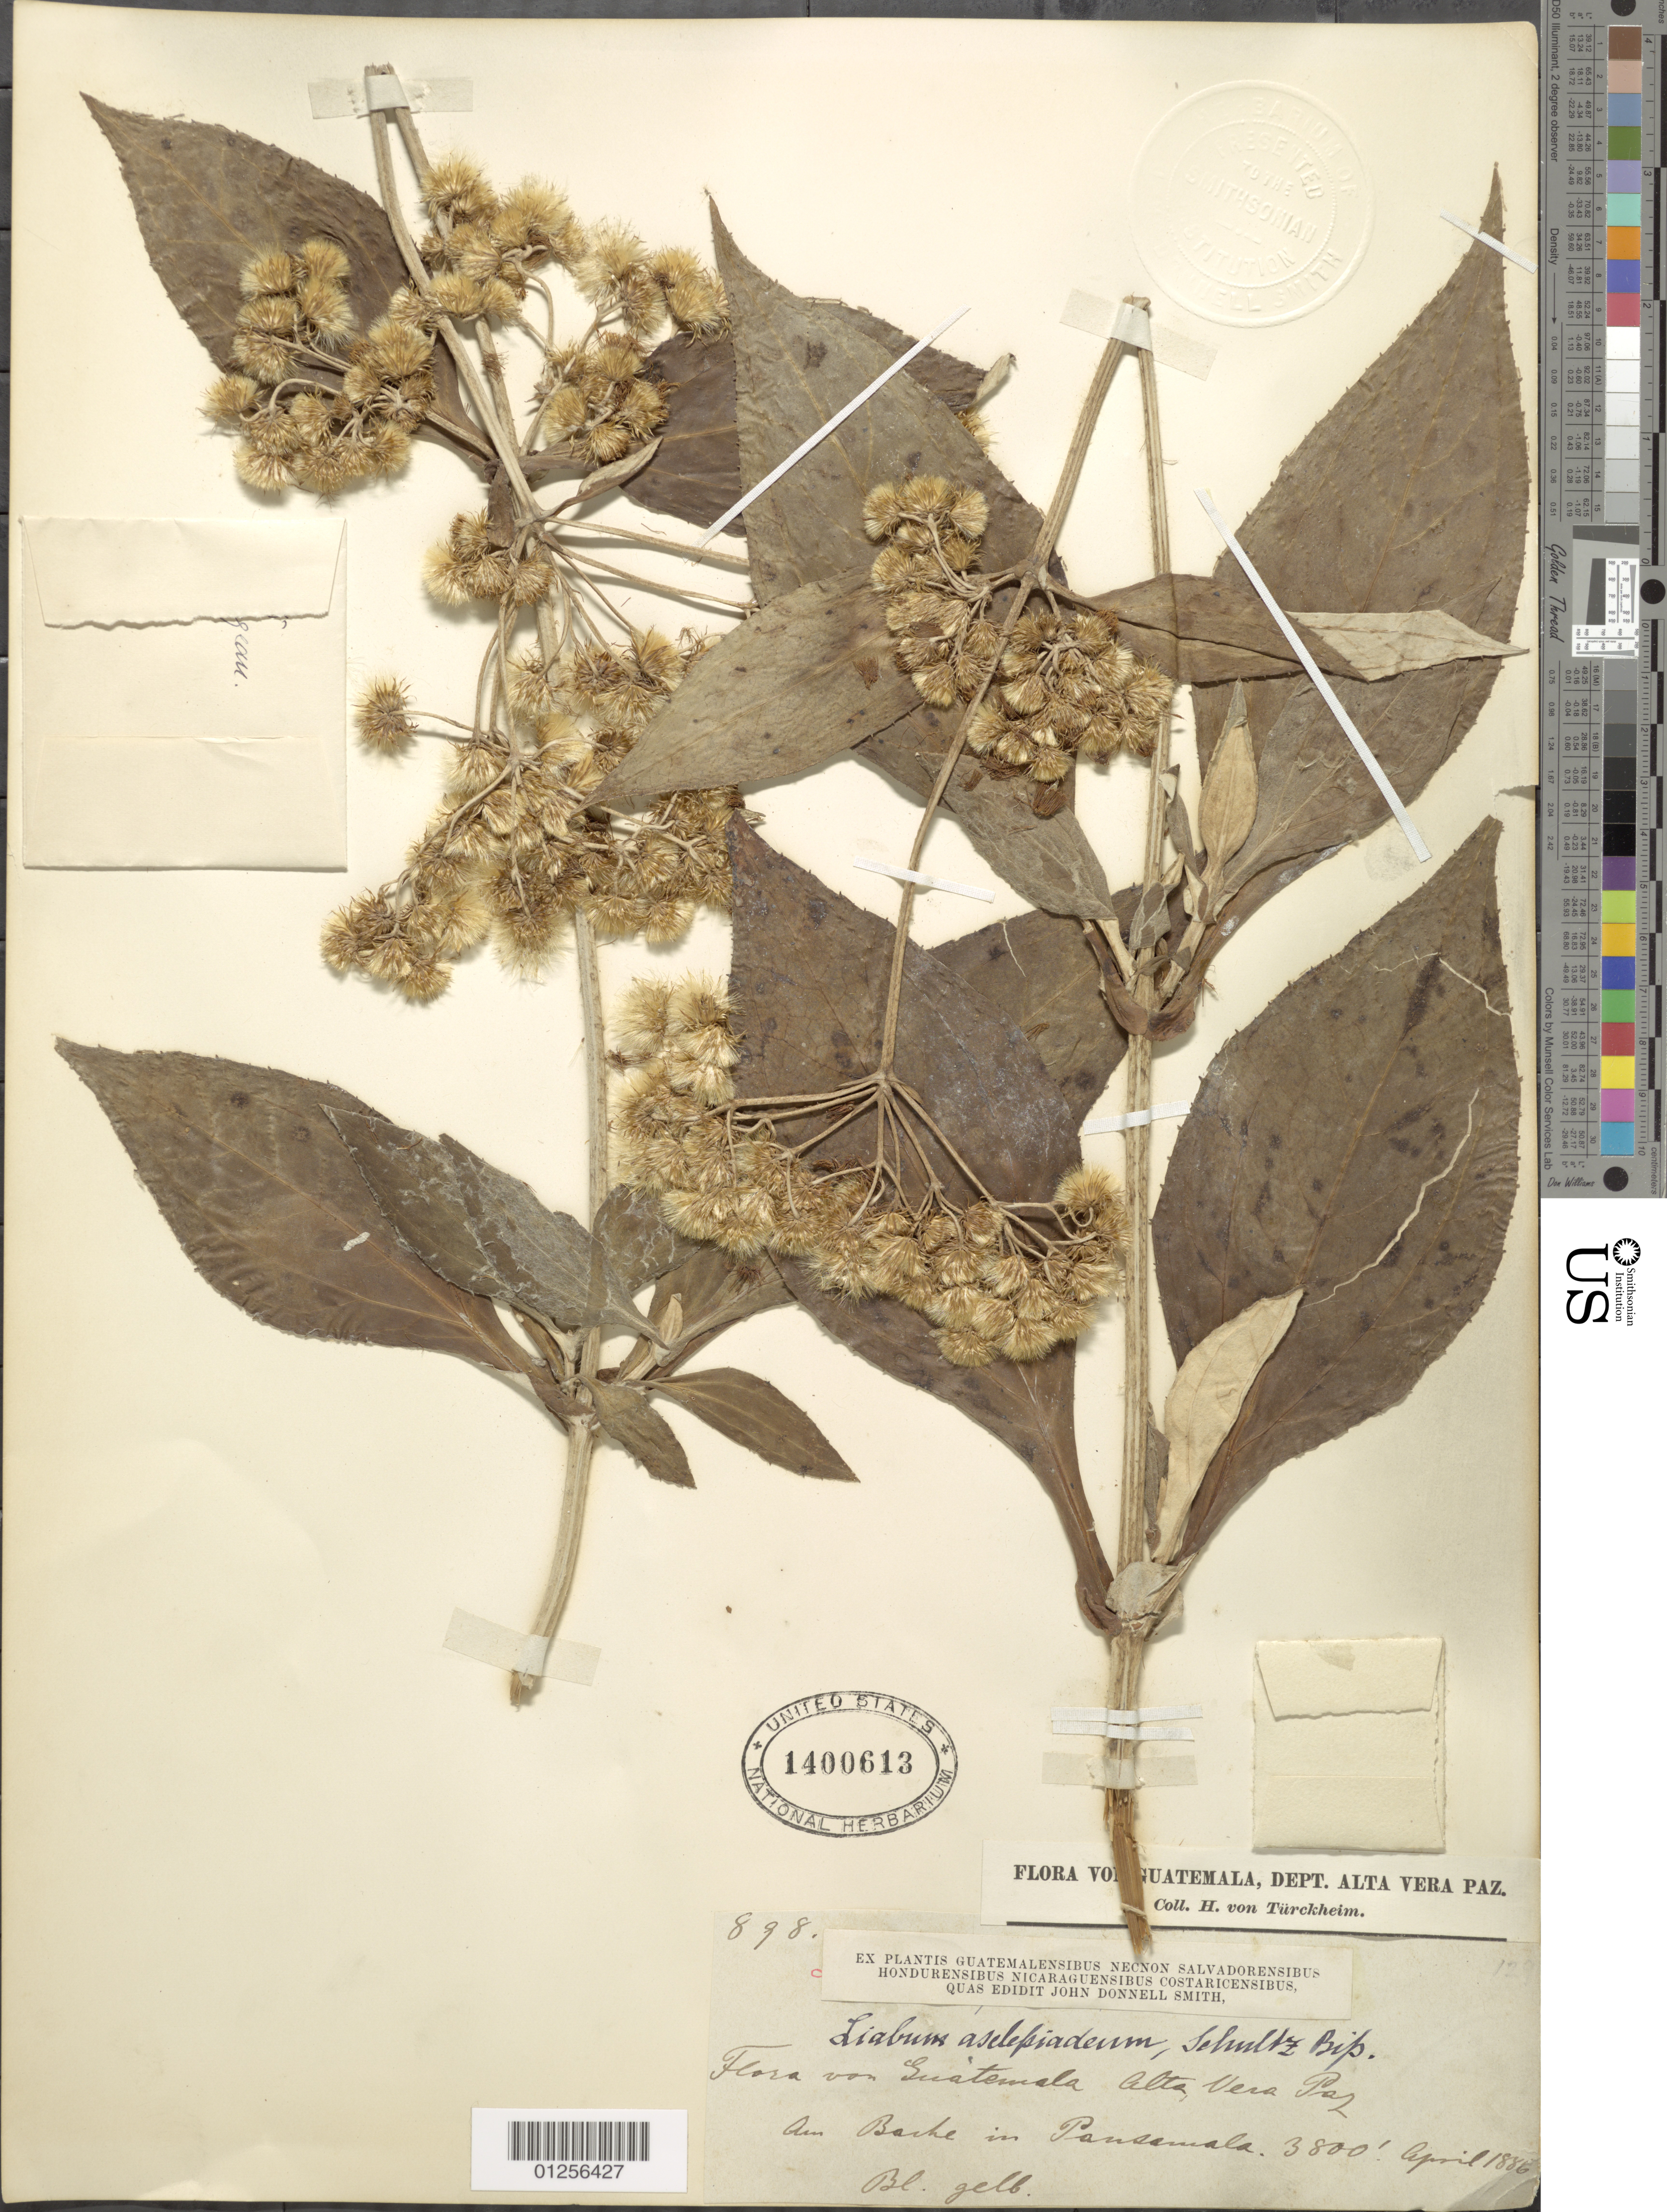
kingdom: Plantae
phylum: Tracheophyta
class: Magnoliopsida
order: Asterales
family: Asteraceae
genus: Liabum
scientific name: Liabum asclepiadeum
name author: Sch. Bip.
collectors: H. von Türckheim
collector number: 898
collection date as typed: April 1886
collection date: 1886-04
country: Guatemala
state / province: Alta Verapaz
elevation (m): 3800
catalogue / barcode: US 1400613